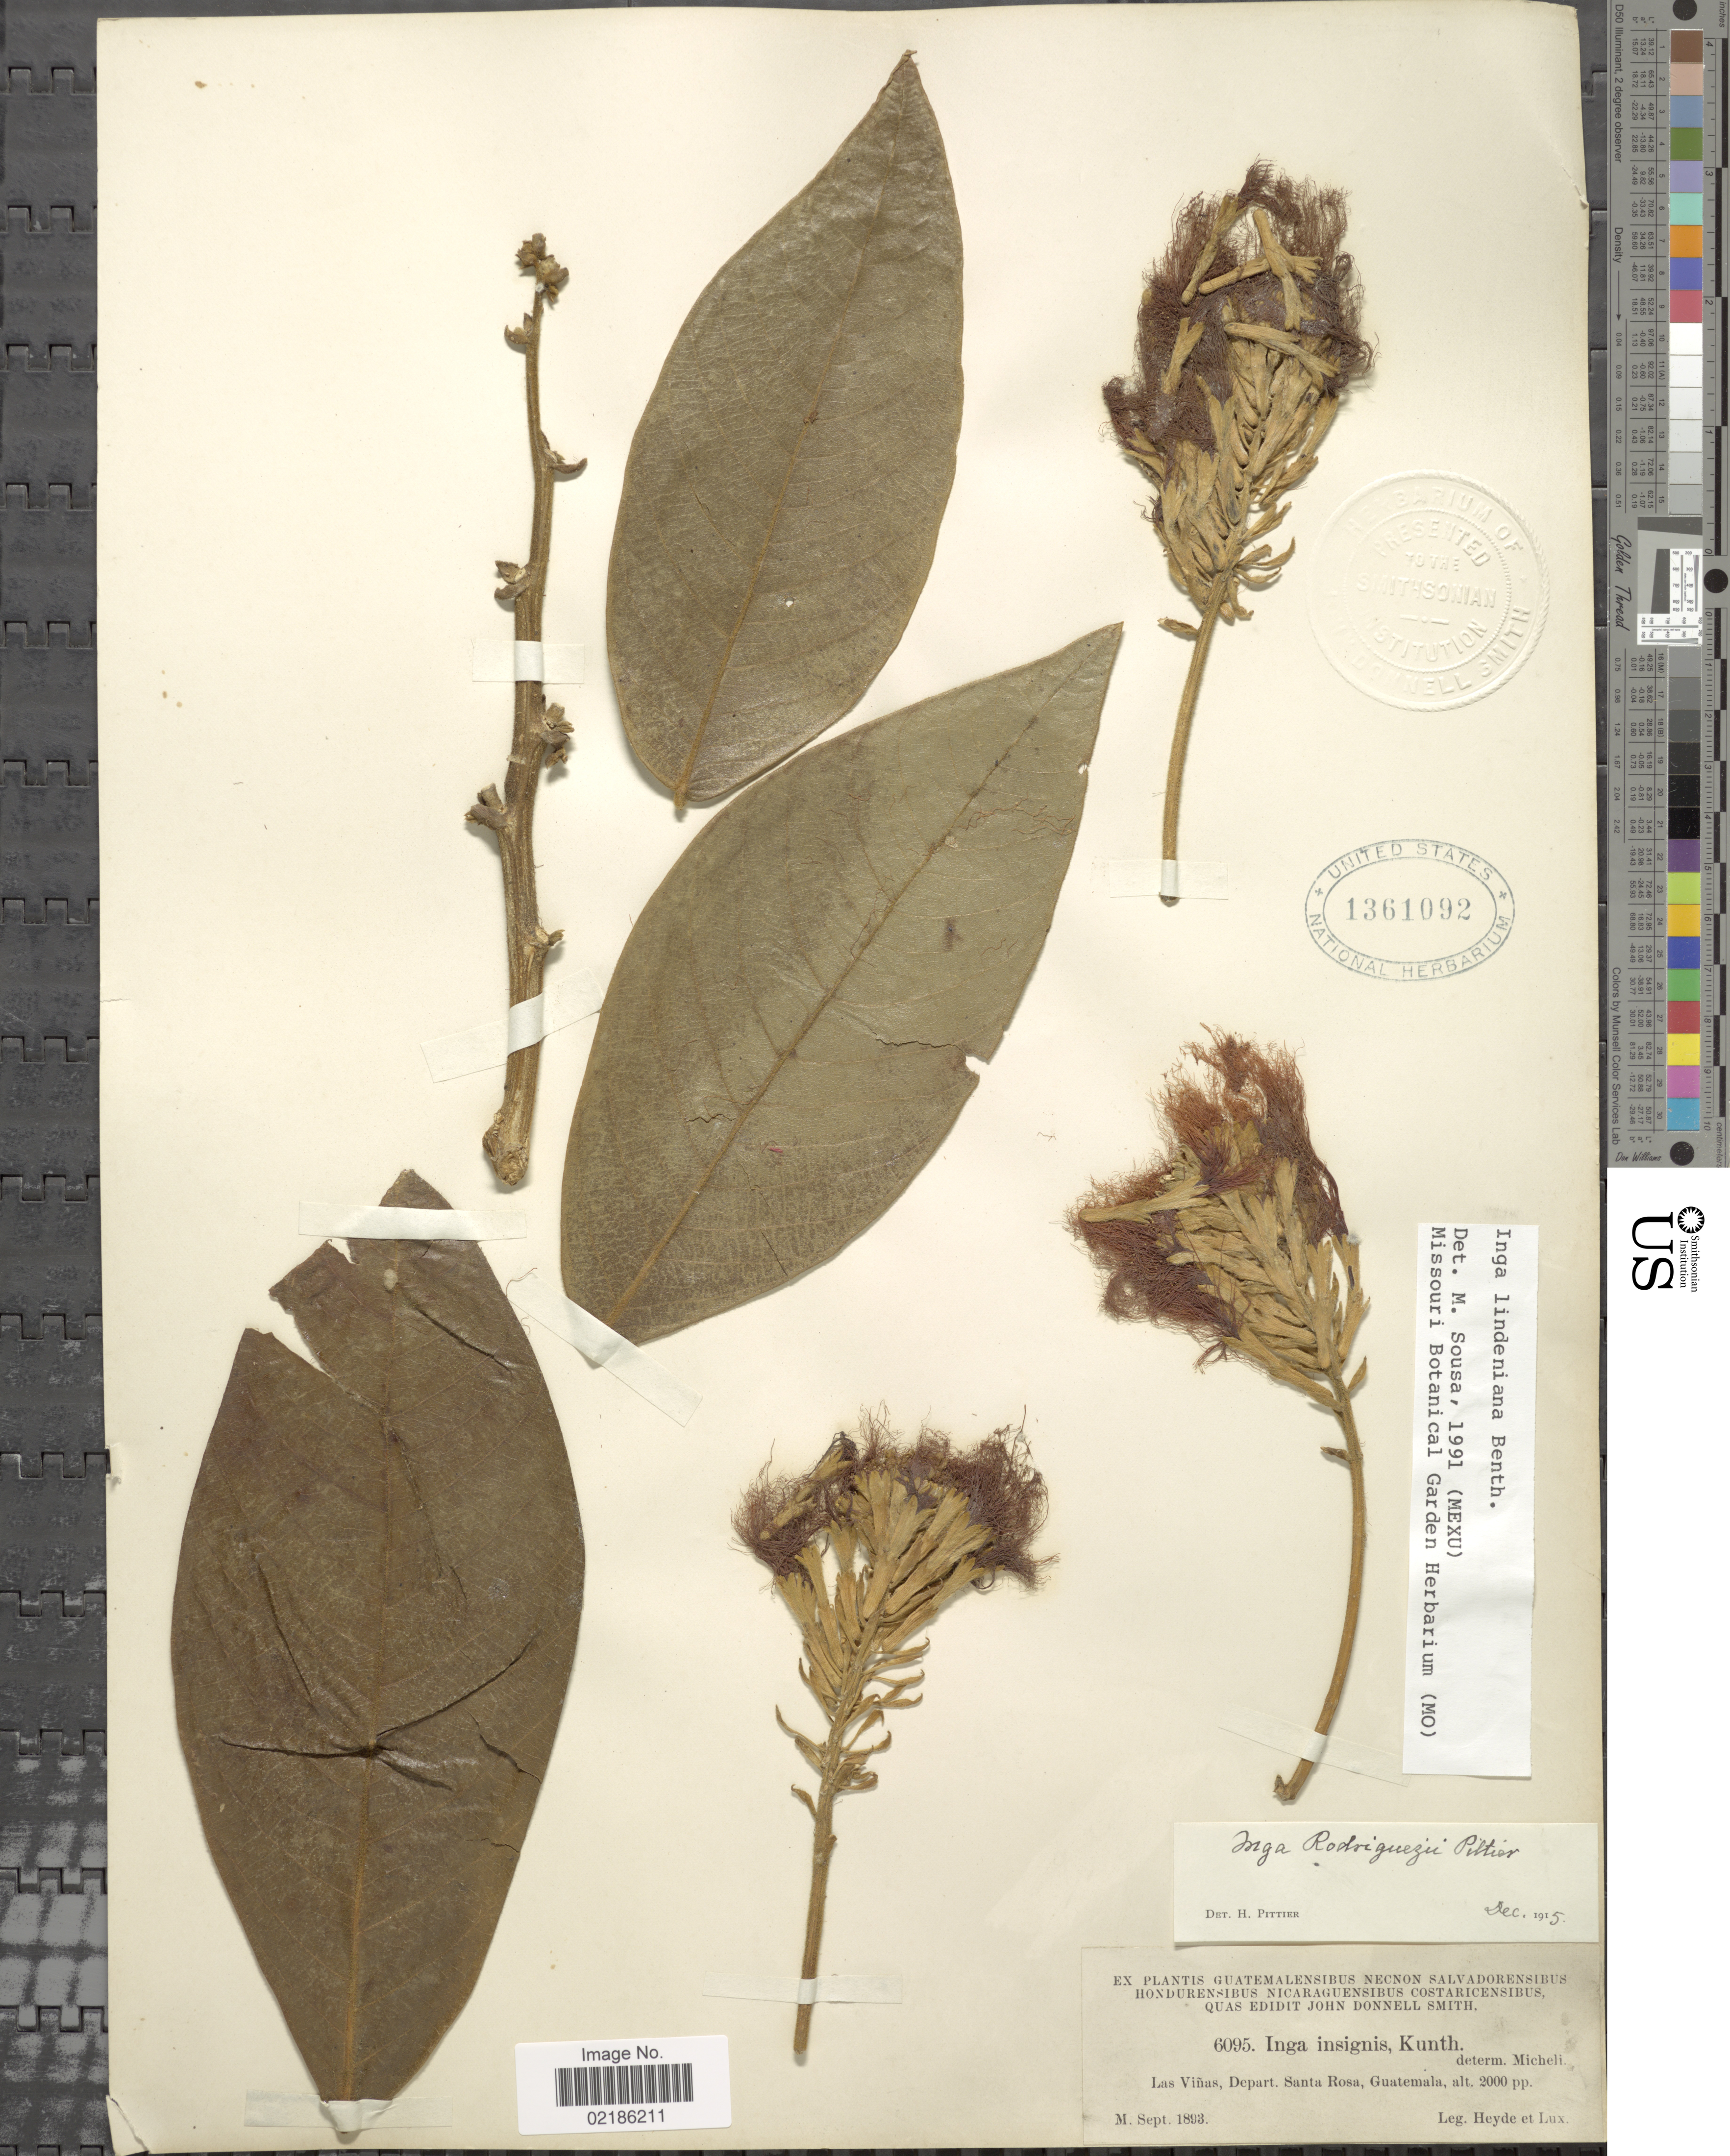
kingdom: Plantae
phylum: Tracheophyta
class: Magnoliopsida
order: Fabales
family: Fabaceae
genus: Inga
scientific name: Inga lindeniana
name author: Benth.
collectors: Heyde & Lux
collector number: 6095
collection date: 1893-09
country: Guatemala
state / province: Santa Rosa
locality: Las Vinas, Depart. Santa Rosa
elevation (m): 610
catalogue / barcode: US 1361092